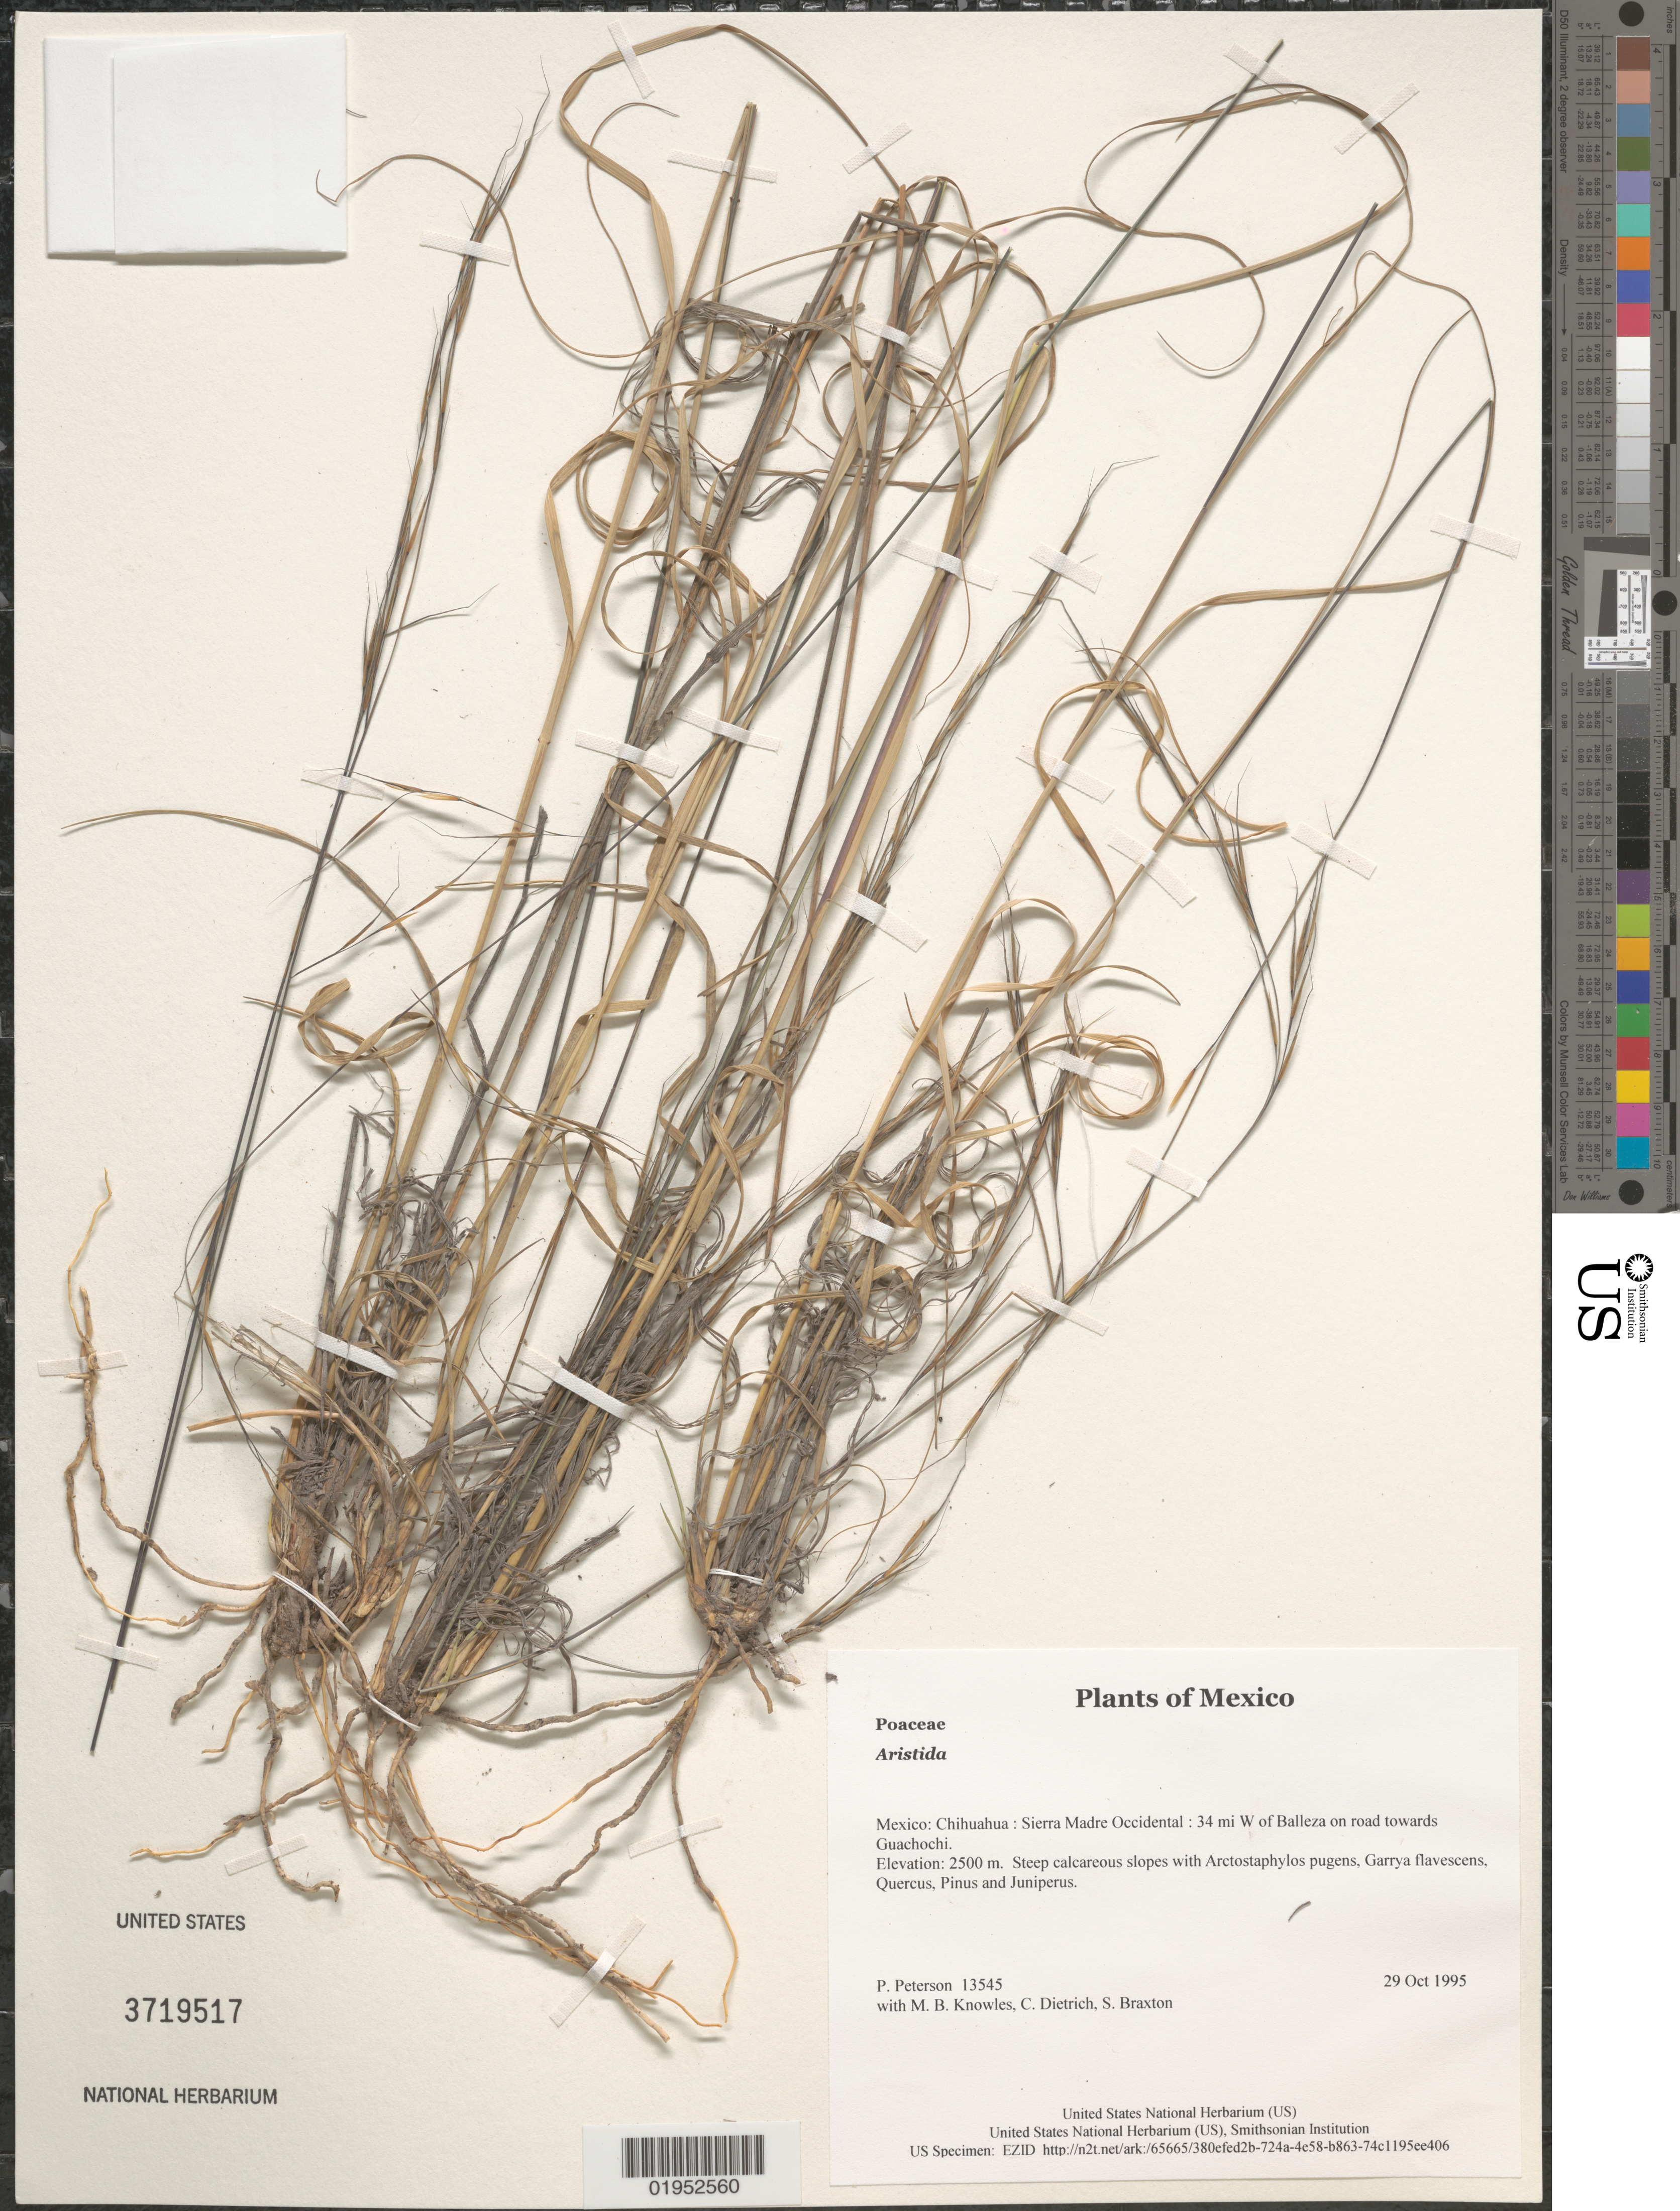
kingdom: Plantae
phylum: Tracheophyta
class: Liliopsida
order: Poales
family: Poaceae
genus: Aristida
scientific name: Aristida sp.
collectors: P. M. Peterson, M. B. Knowles, C. Dietrich & S. Braxton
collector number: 13545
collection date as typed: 29 Oct 1995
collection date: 1995-10-29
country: Mexico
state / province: Chihuahua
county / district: Sierra Madre Occidental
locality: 34 mi W of Balleza on road towards Guachochi.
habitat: Steep calcareous slopes with Arctostaphylos pugens, Garrya flavescens, Quercus, Pinus and Juniperus.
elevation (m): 2500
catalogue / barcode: US 3719517